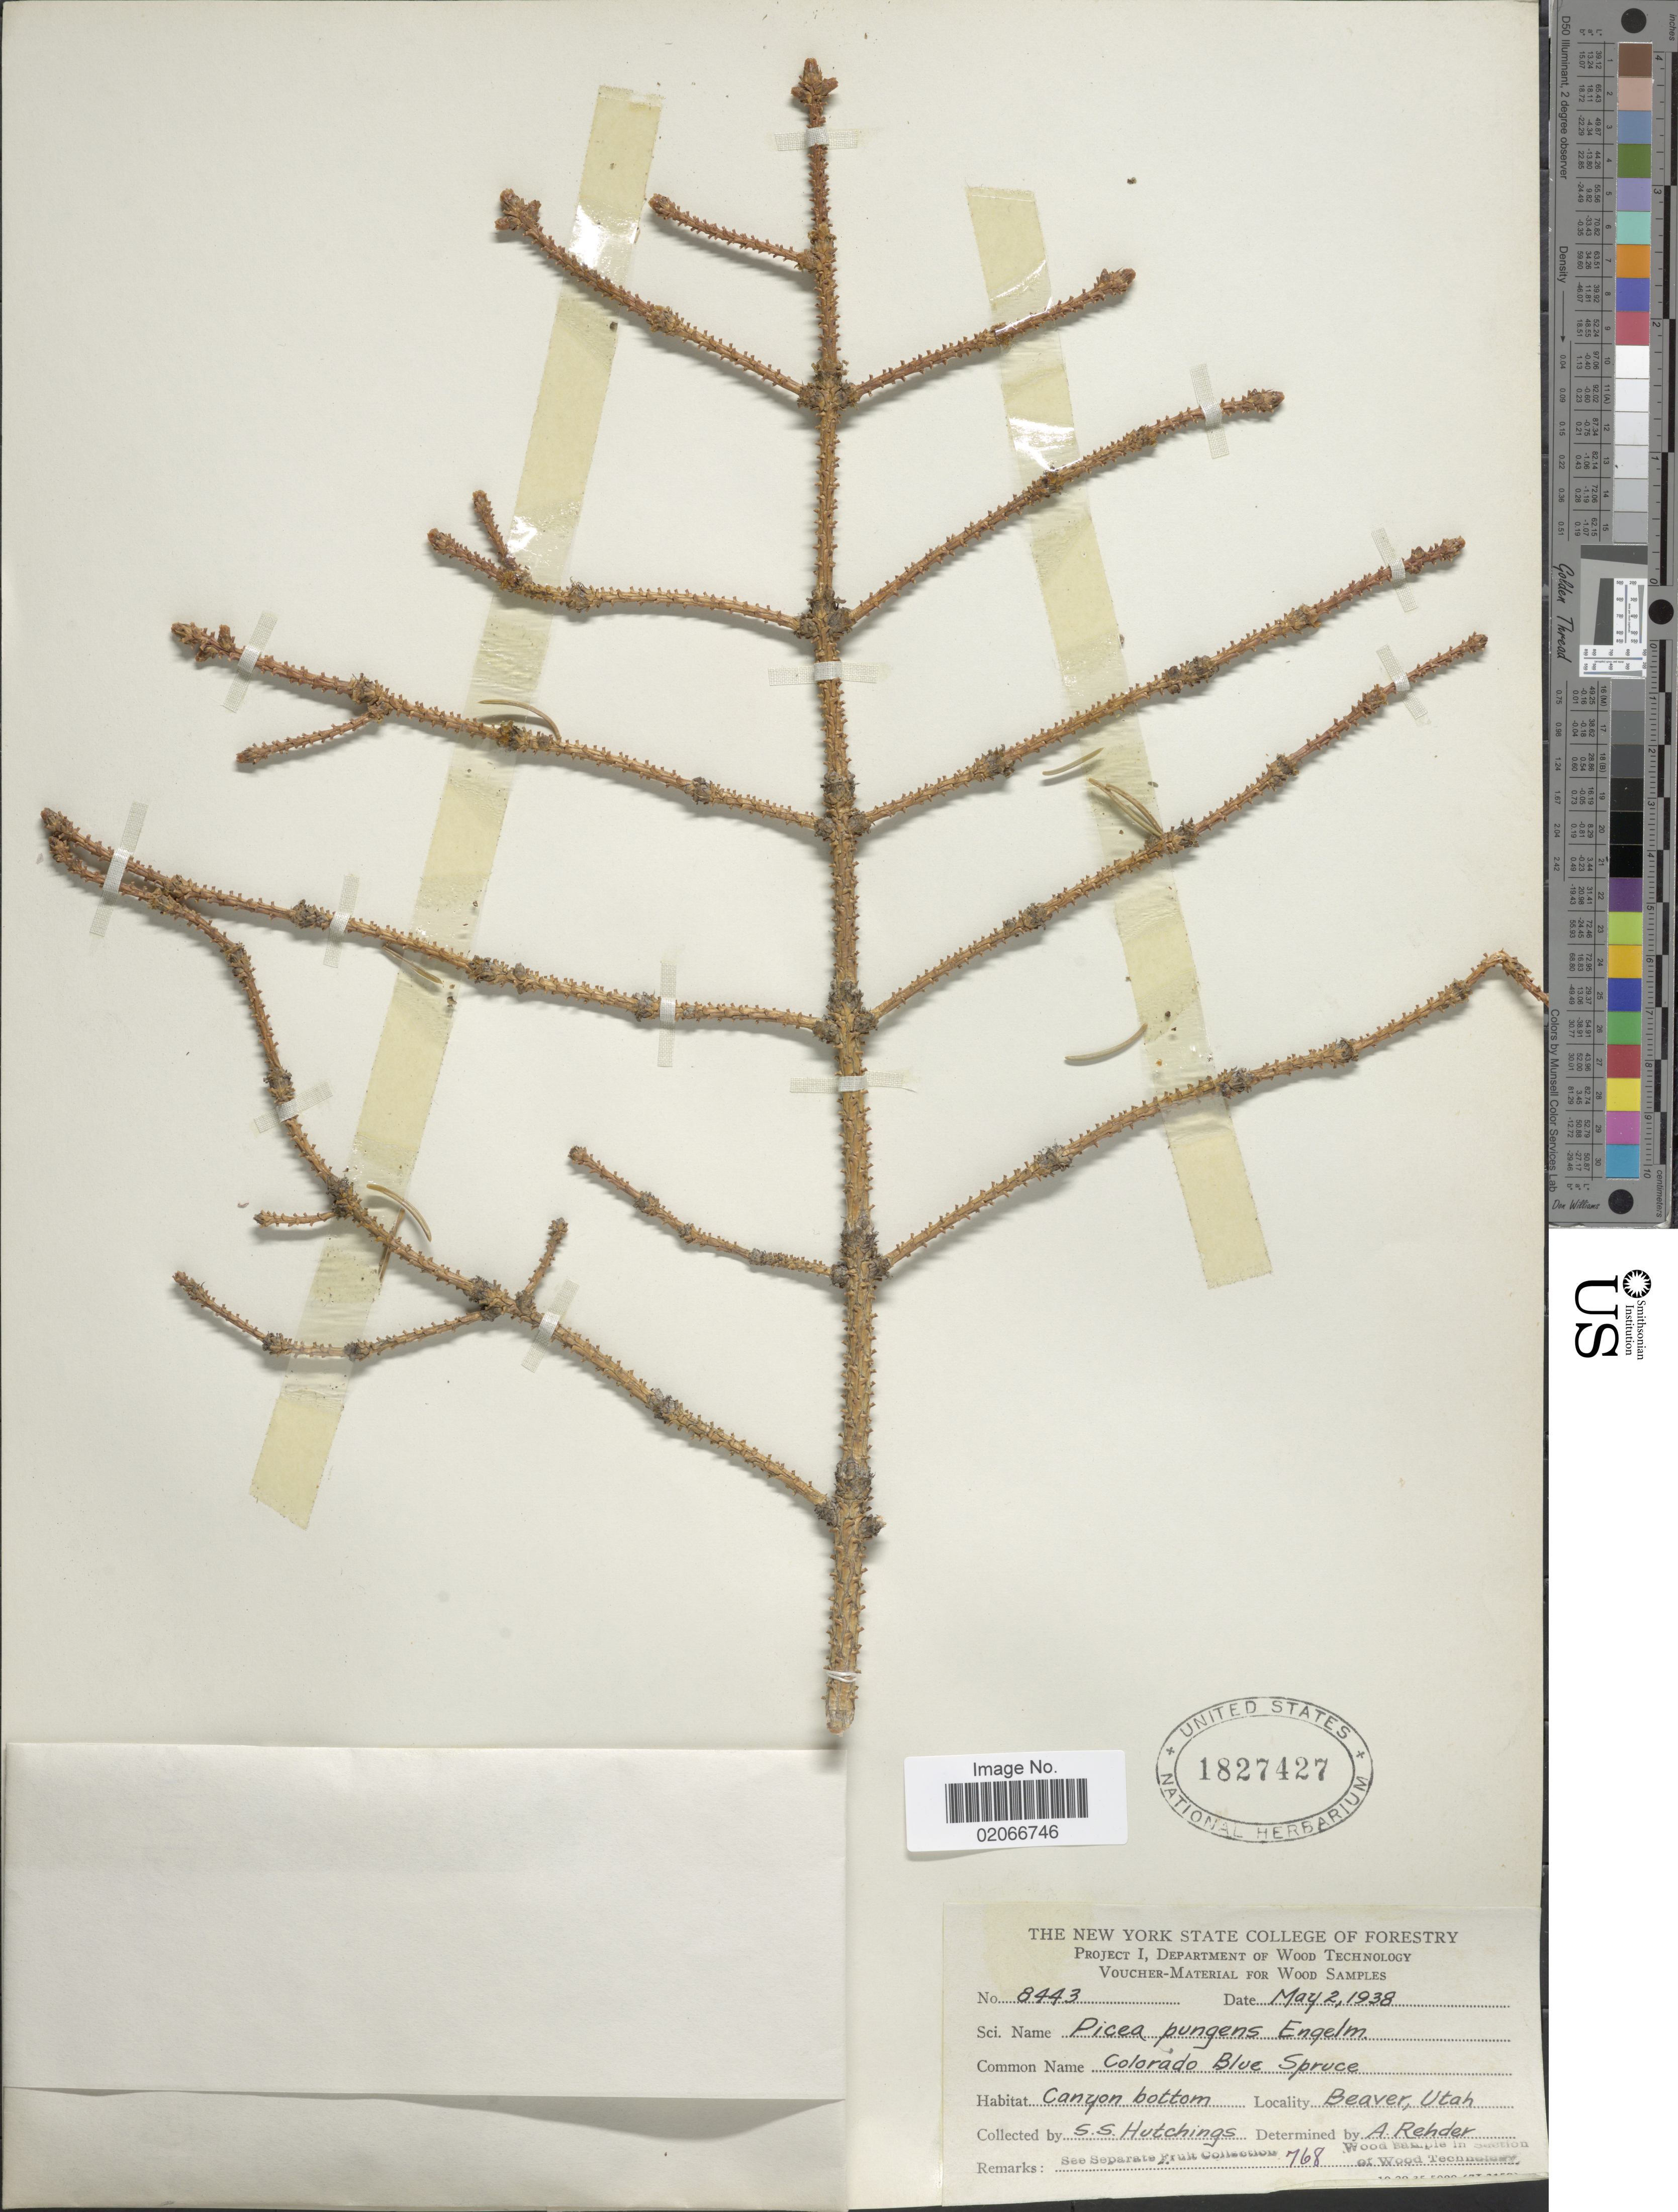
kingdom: Plantae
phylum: Tracheophyta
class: Pinopsida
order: Pinales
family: Pinaceae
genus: Picea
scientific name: Picea pungens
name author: Engelm.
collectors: S. Hutchings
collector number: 8443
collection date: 1938-05-02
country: United States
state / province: Utah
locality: Beaver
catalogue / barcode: US 1827427